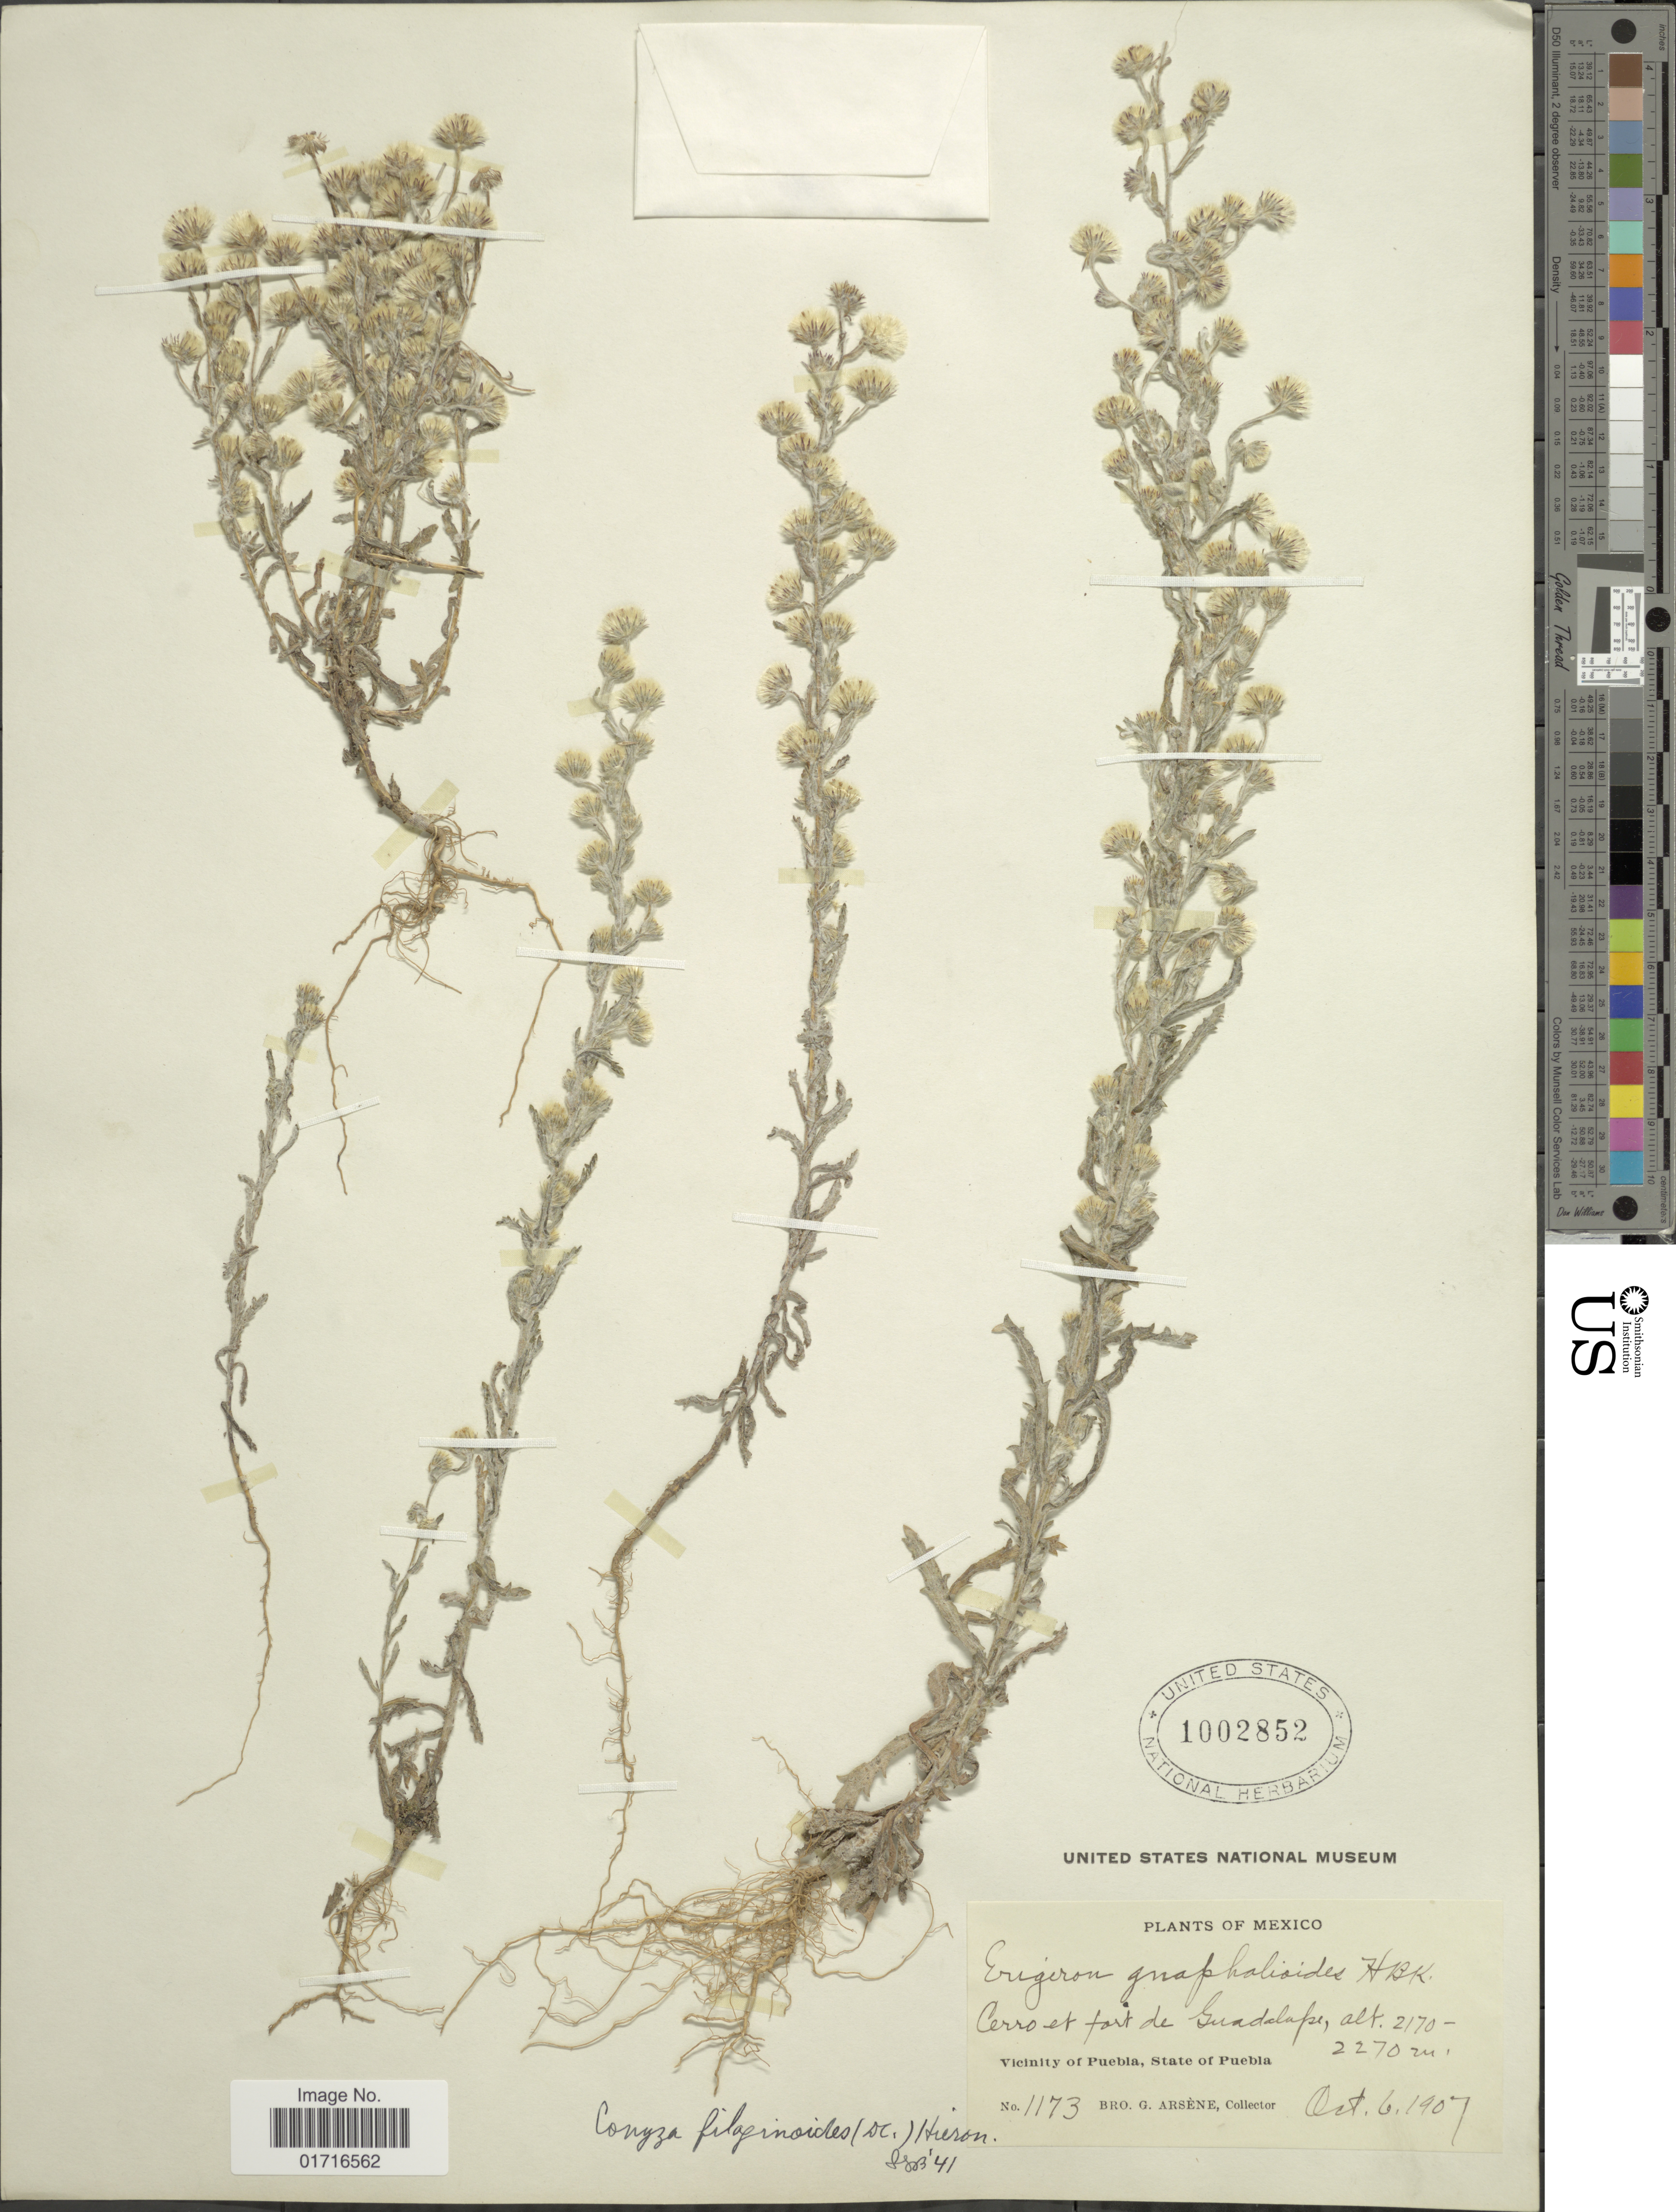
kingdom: Plantae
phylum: Tracheophyta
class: Magnoliopsida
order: Asterales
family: Asteraceae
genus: Conyza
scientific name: Conyza filaginoides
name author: (DC.) Hieron.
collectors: Bro. G. Arsène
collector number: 1173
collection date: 1907-10-06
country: Mexico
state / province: Puebla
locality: Cerro et fort de Guadalupe, Vicinity of Puebla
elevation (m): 2270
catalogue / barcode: US 1002852